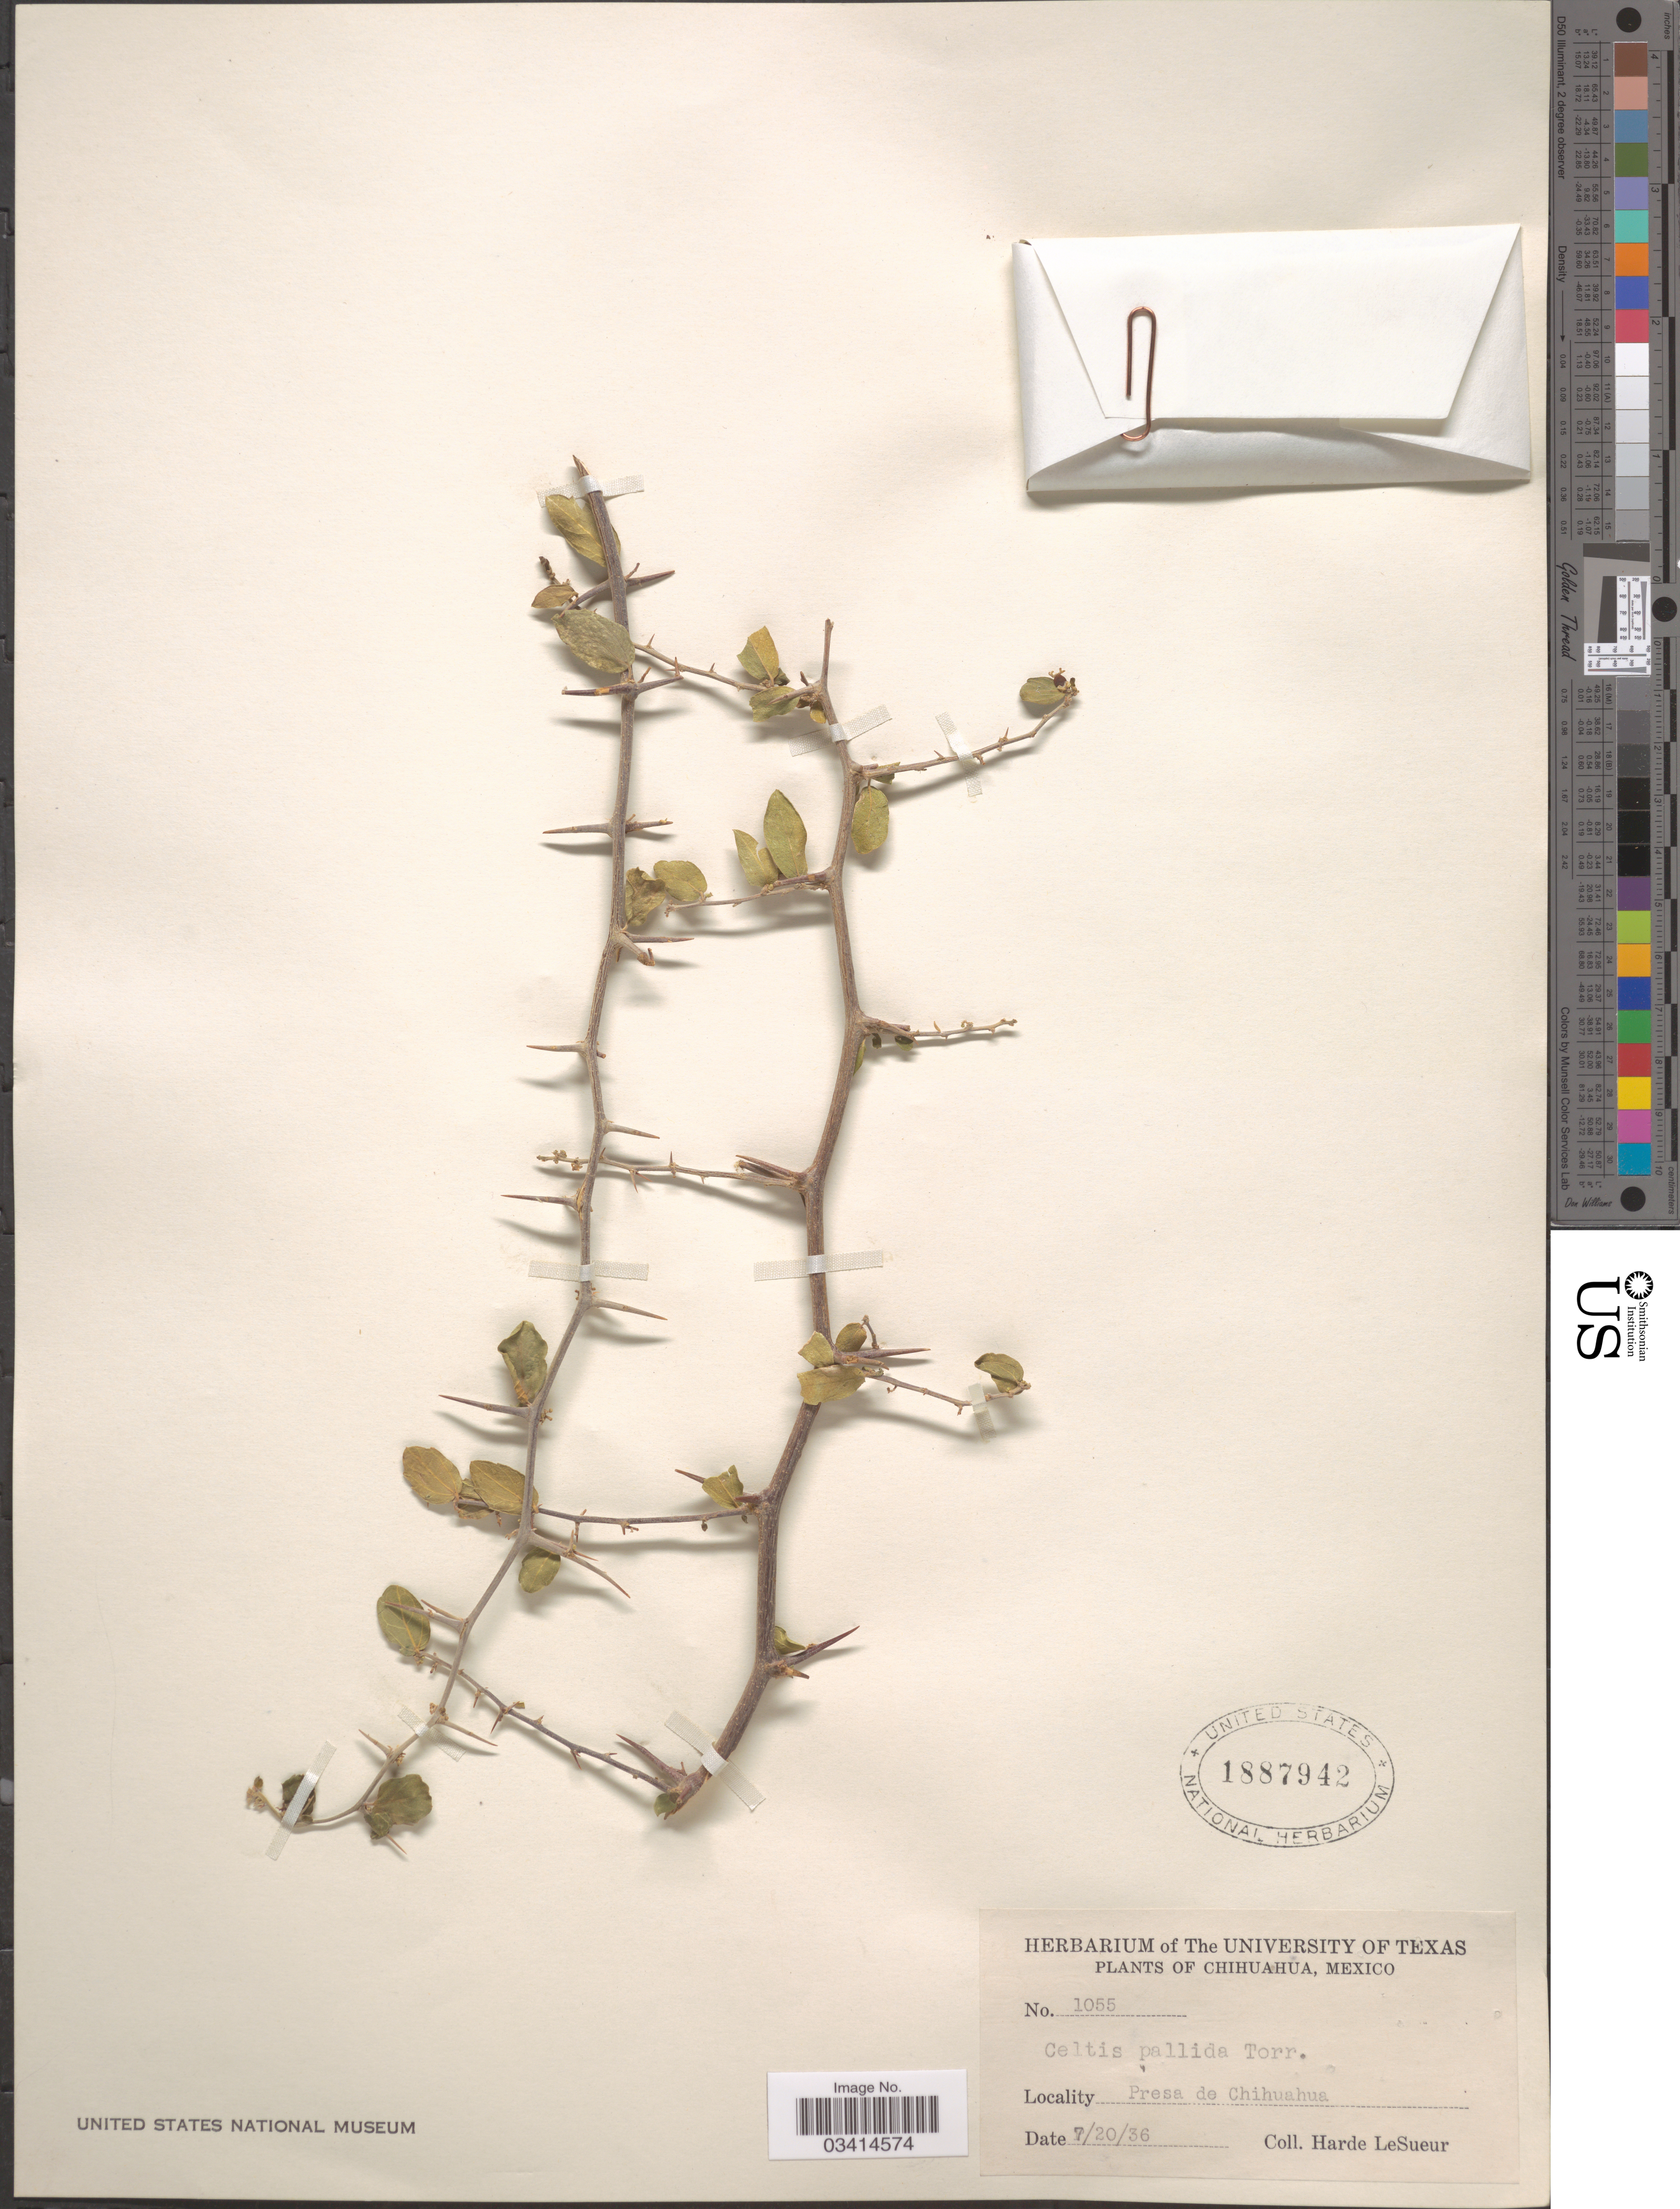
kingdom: Plantae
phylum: Tracheophyta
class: Magnoliopsida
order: Rosales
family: Cannabaceae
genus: Celtis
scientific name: Celtis pallida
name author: Torr. in Emory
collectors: H. LeSueur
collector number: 1055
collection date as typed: Transcribed d/m/y: 20/7/36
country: Mexico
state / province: Chihuahua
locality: Presa de Chihuahua.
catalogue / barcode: US 1887942